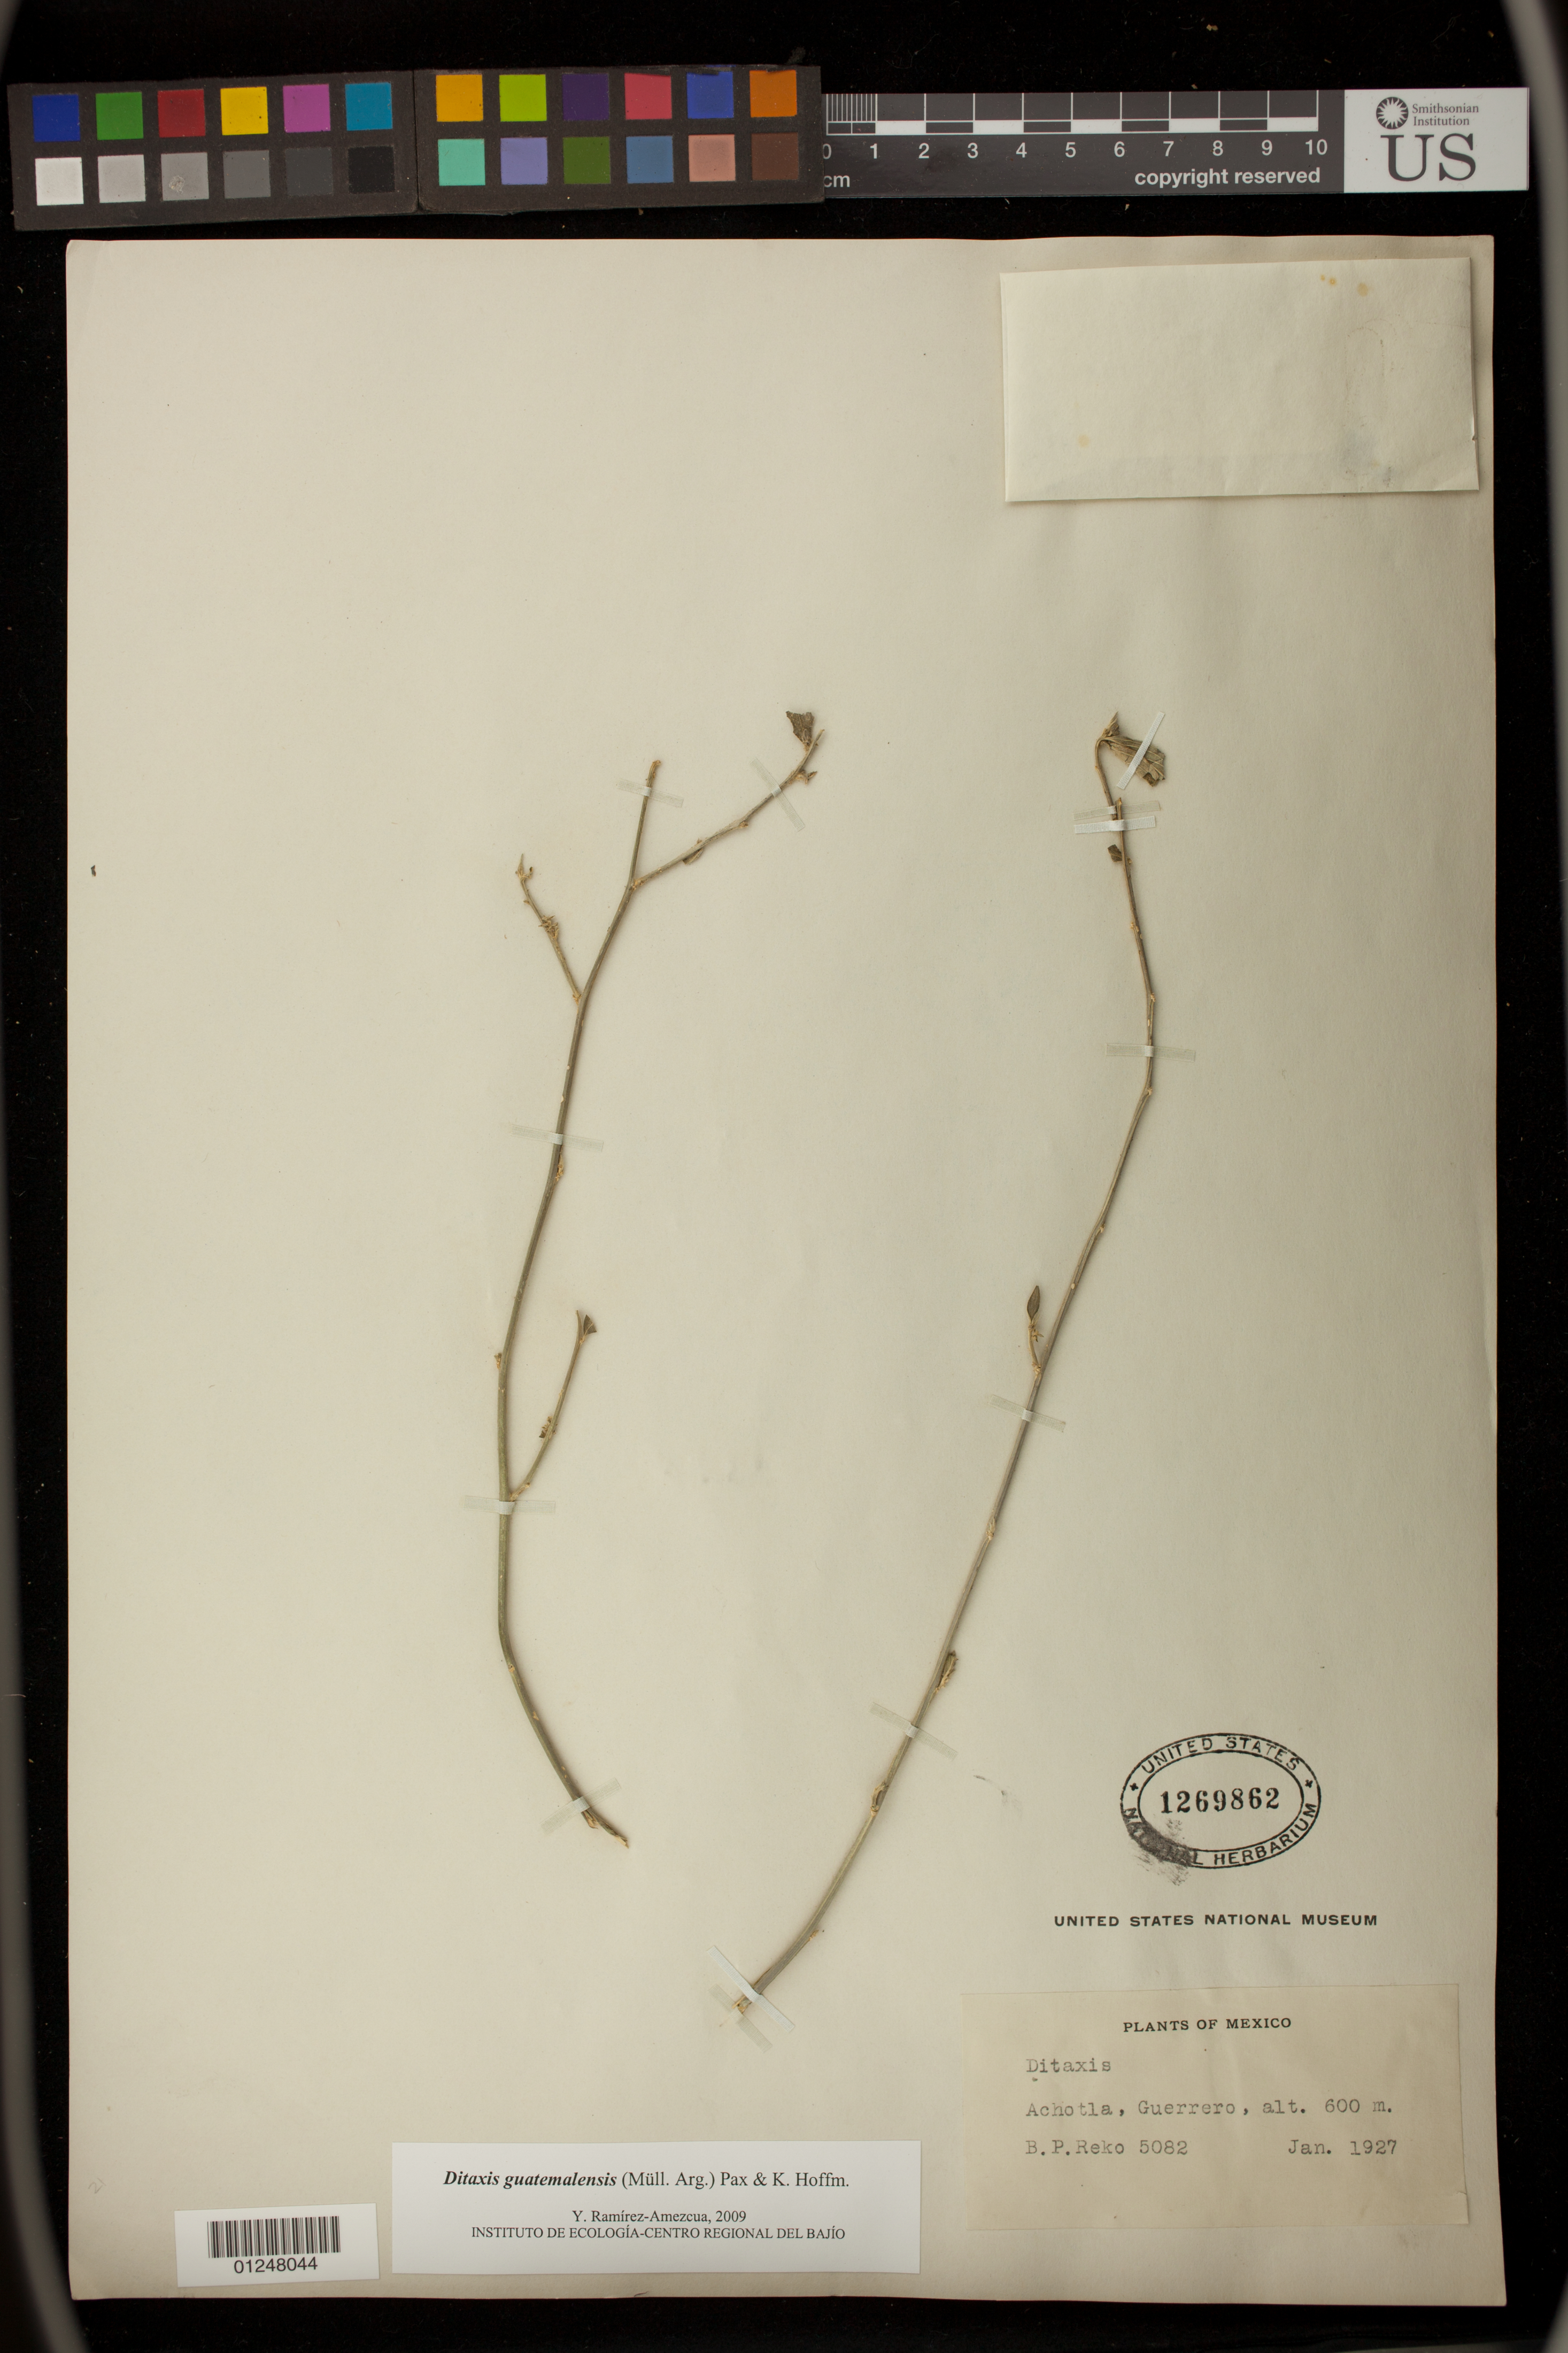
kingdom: Plantae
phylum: Tracheophyta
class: Magnoliopsida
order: Malpighiales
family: Euphorbiaceae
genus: Ditaxis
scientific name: Ditaxis guatemalensis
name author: (Müll. Arg.) Pax & K. Hoffm.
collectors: B. P. Reko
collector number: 5082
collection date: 1927-01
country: Mexico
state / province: Guerrero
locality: Achotla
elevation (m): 600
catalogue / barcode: US 1269862